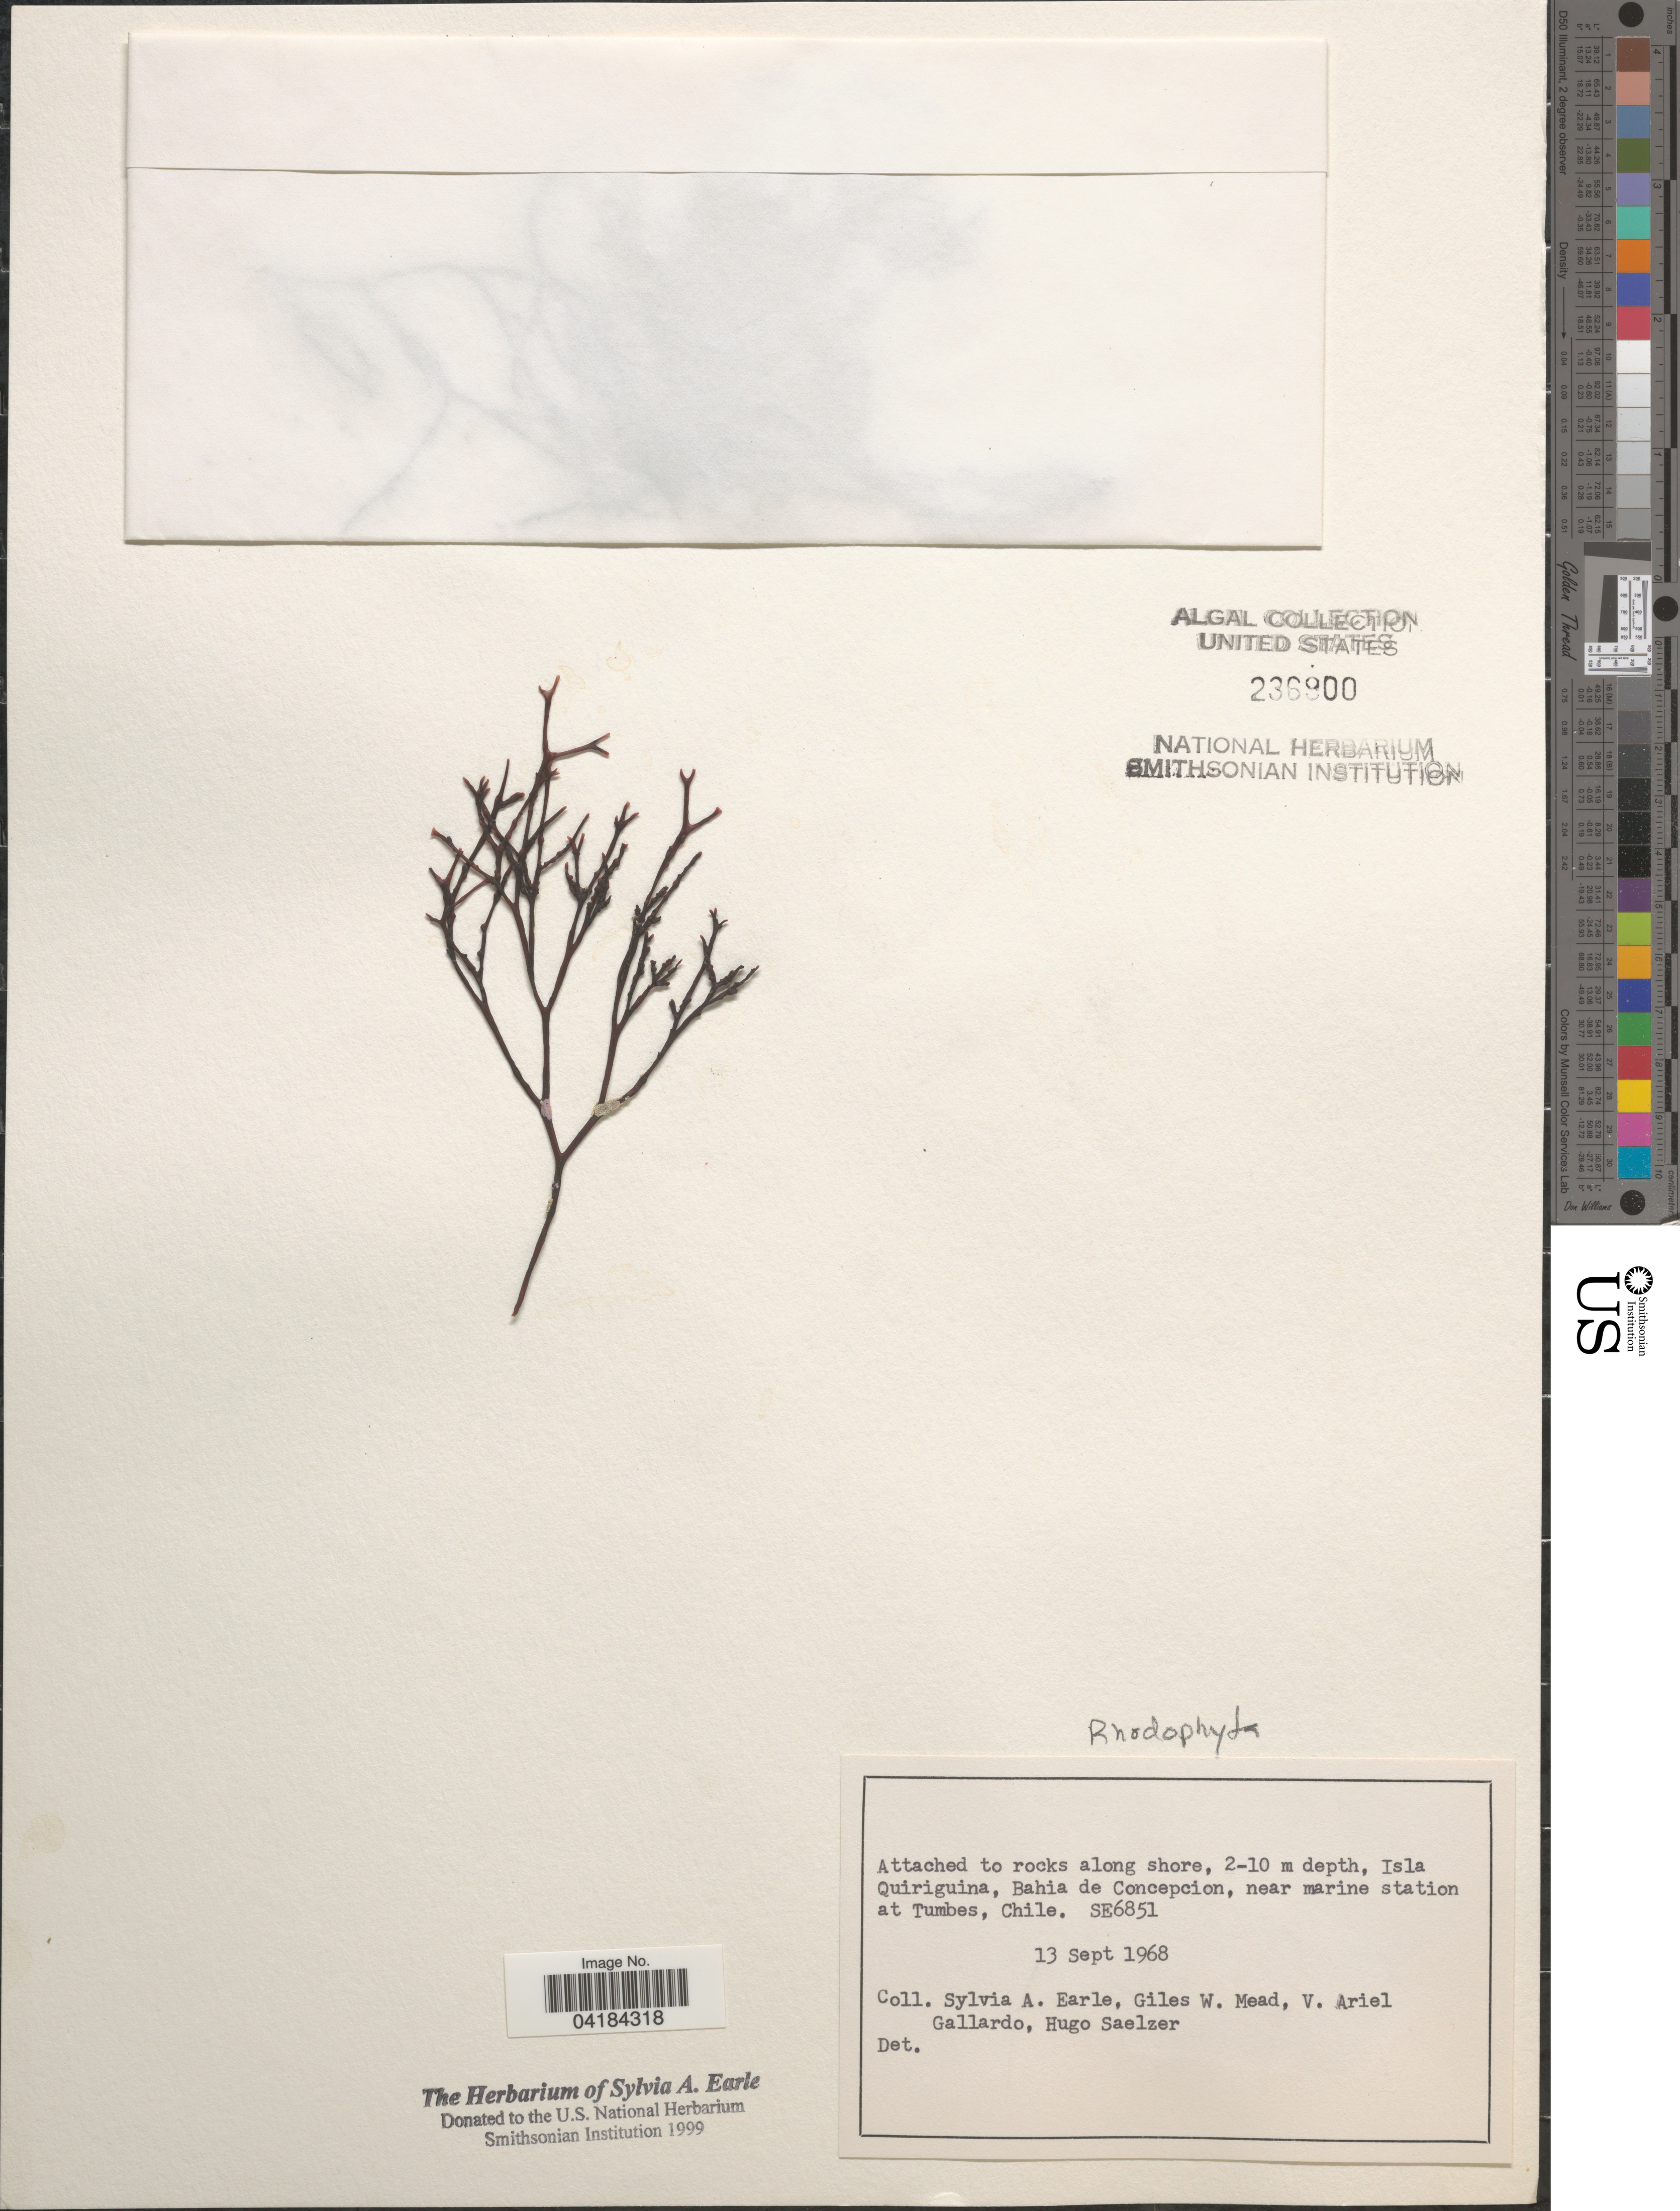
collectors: S. A. Earle, G. W. Mead, V. Gallardo & H. Saelzer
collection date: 1968-09-13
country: Chile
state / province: Bio-Bío (VIII)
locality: Isla Quiriguina [ = Quiriquina], Bahia de Concepcion, near marine station at Tumbes. SE6851.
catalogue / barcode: US 236900